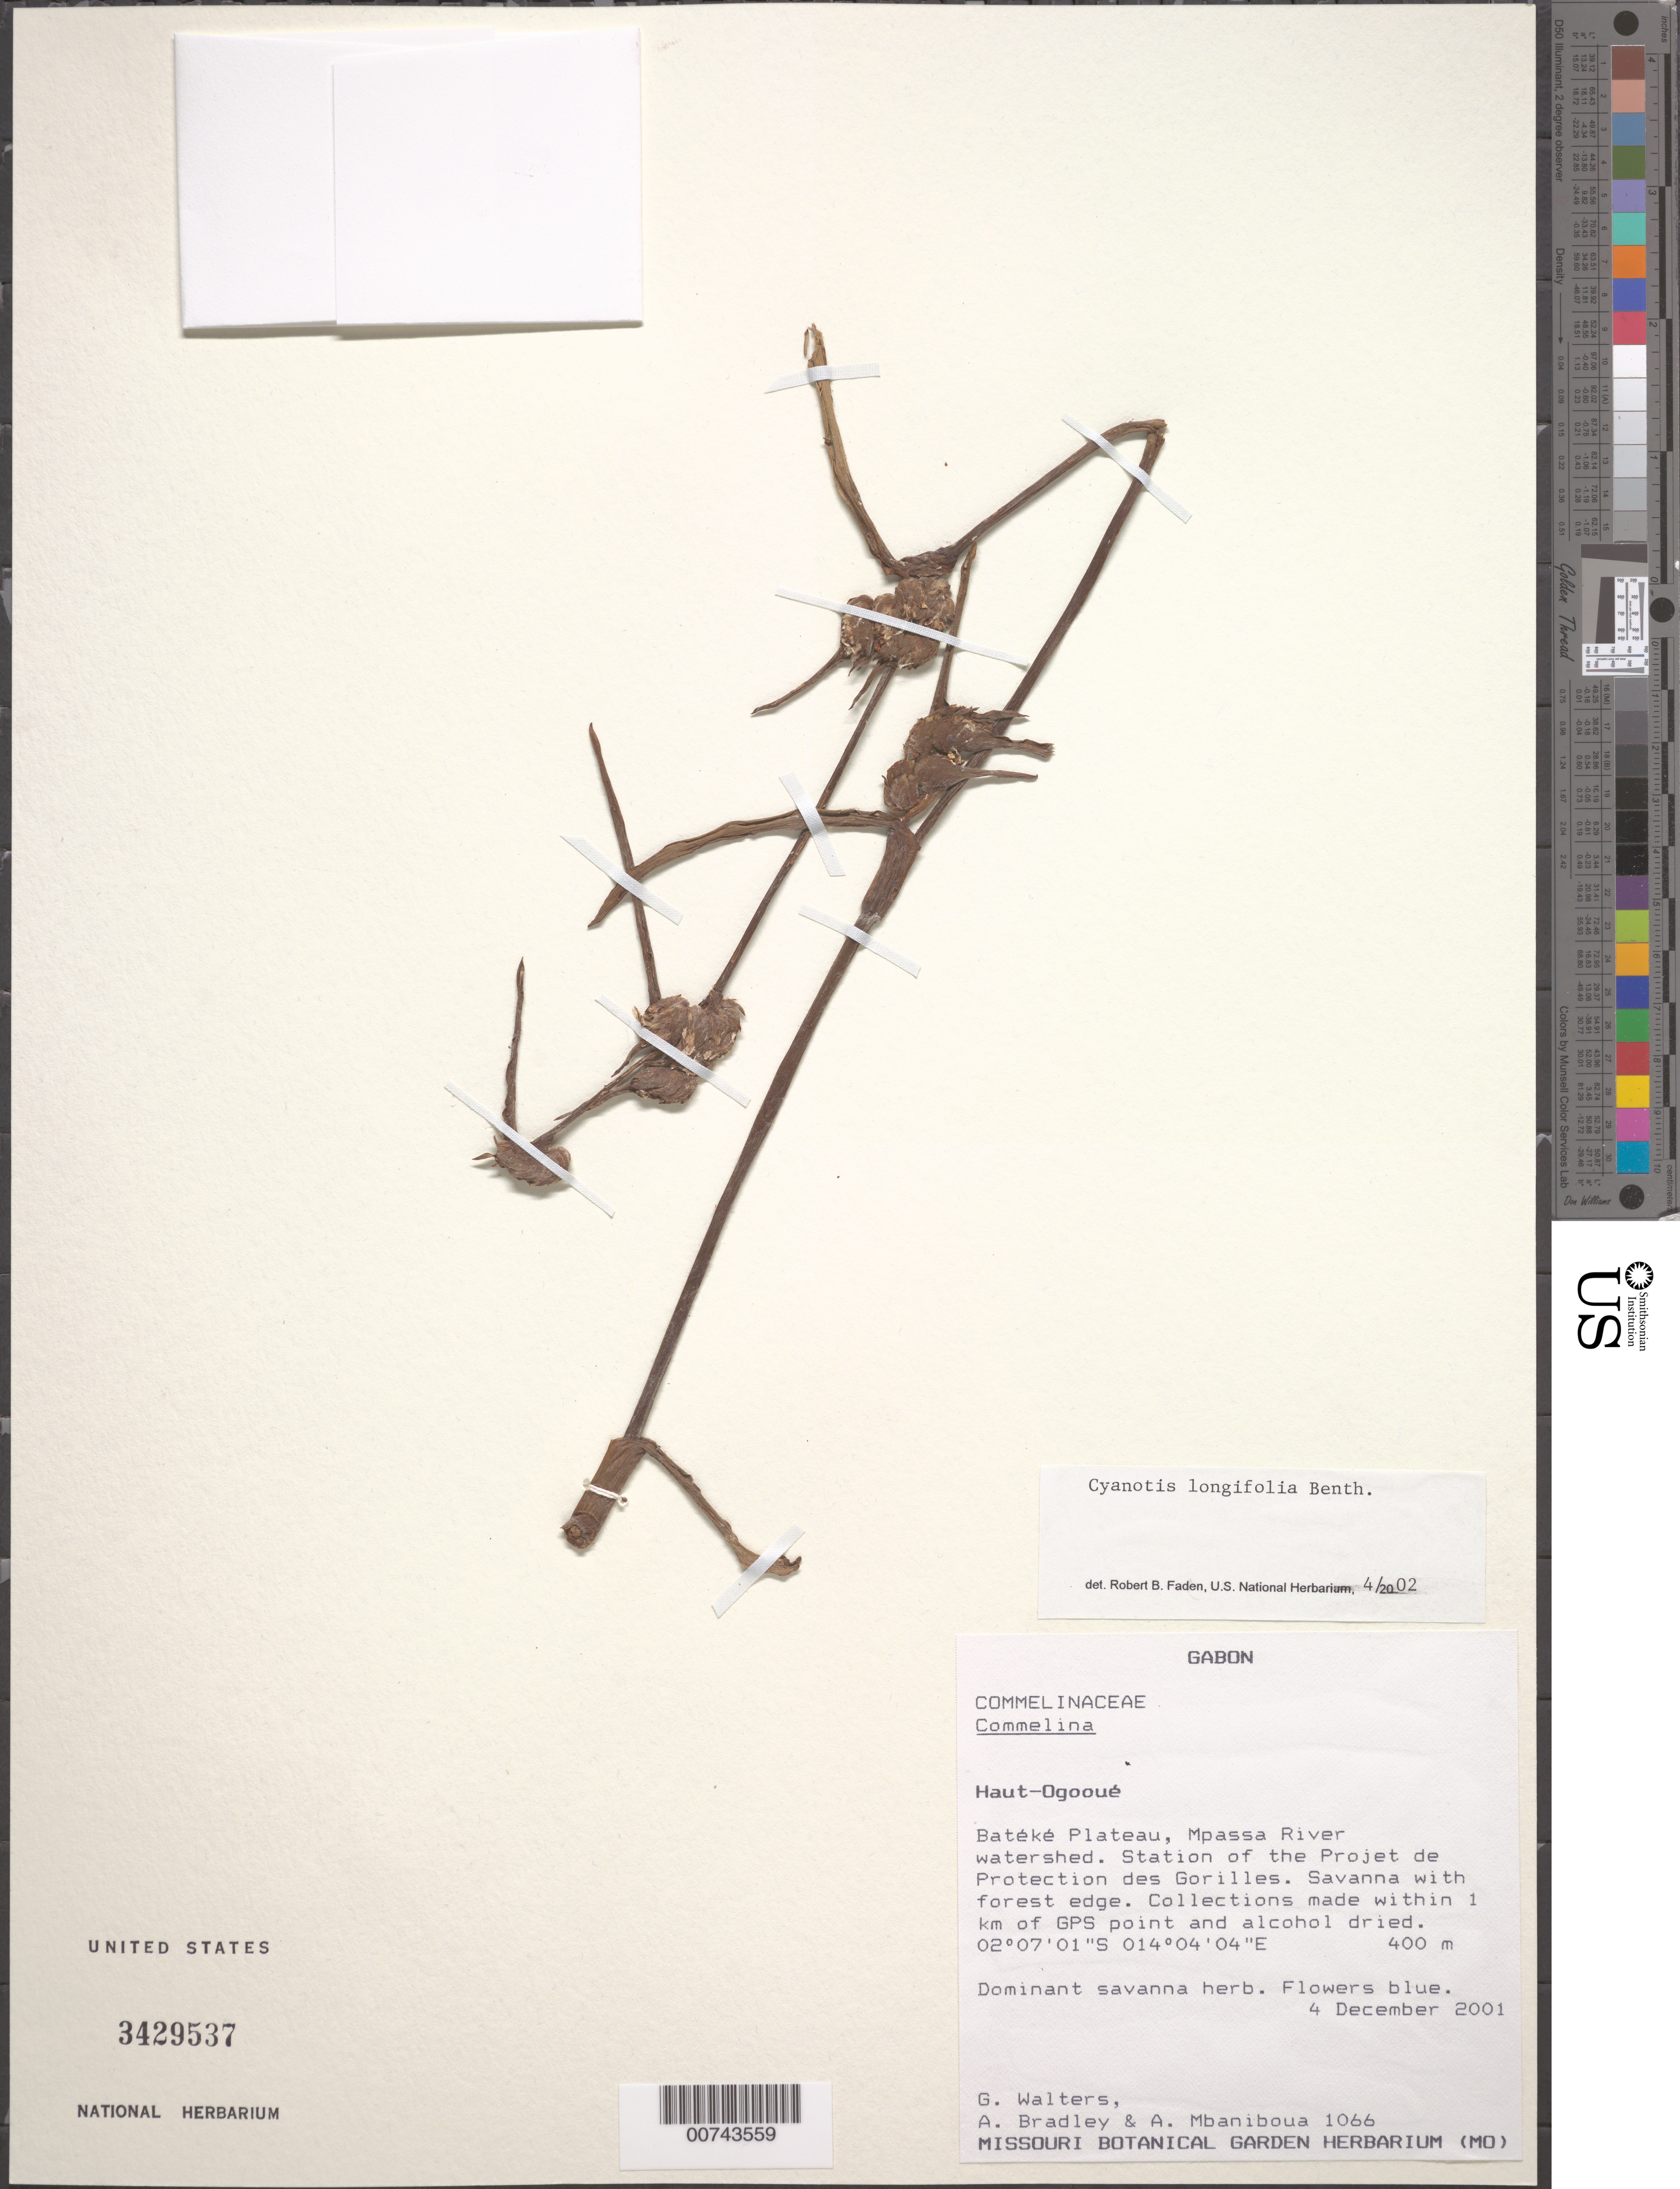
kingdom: Plantae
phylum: Tracheophyta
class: Liliopsida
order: Commelinales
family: Commelinaceae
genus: Cyanotis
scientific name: Cyanotis longifolia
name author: Benth.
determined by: Faden, Robert B., (US), Smithsonian Institution - National Museum of Natural History (UNITED STATES)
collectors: G. Walters, A. F. Bradley & A. Mbaniboua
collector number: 1066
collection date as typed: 04 Dec 2001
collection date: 2001-12-04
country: Gabon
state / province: Haut-Ogooue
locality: Bateke Plateau, Mpassa River watershed.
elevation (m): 400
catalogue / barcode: US 3429537